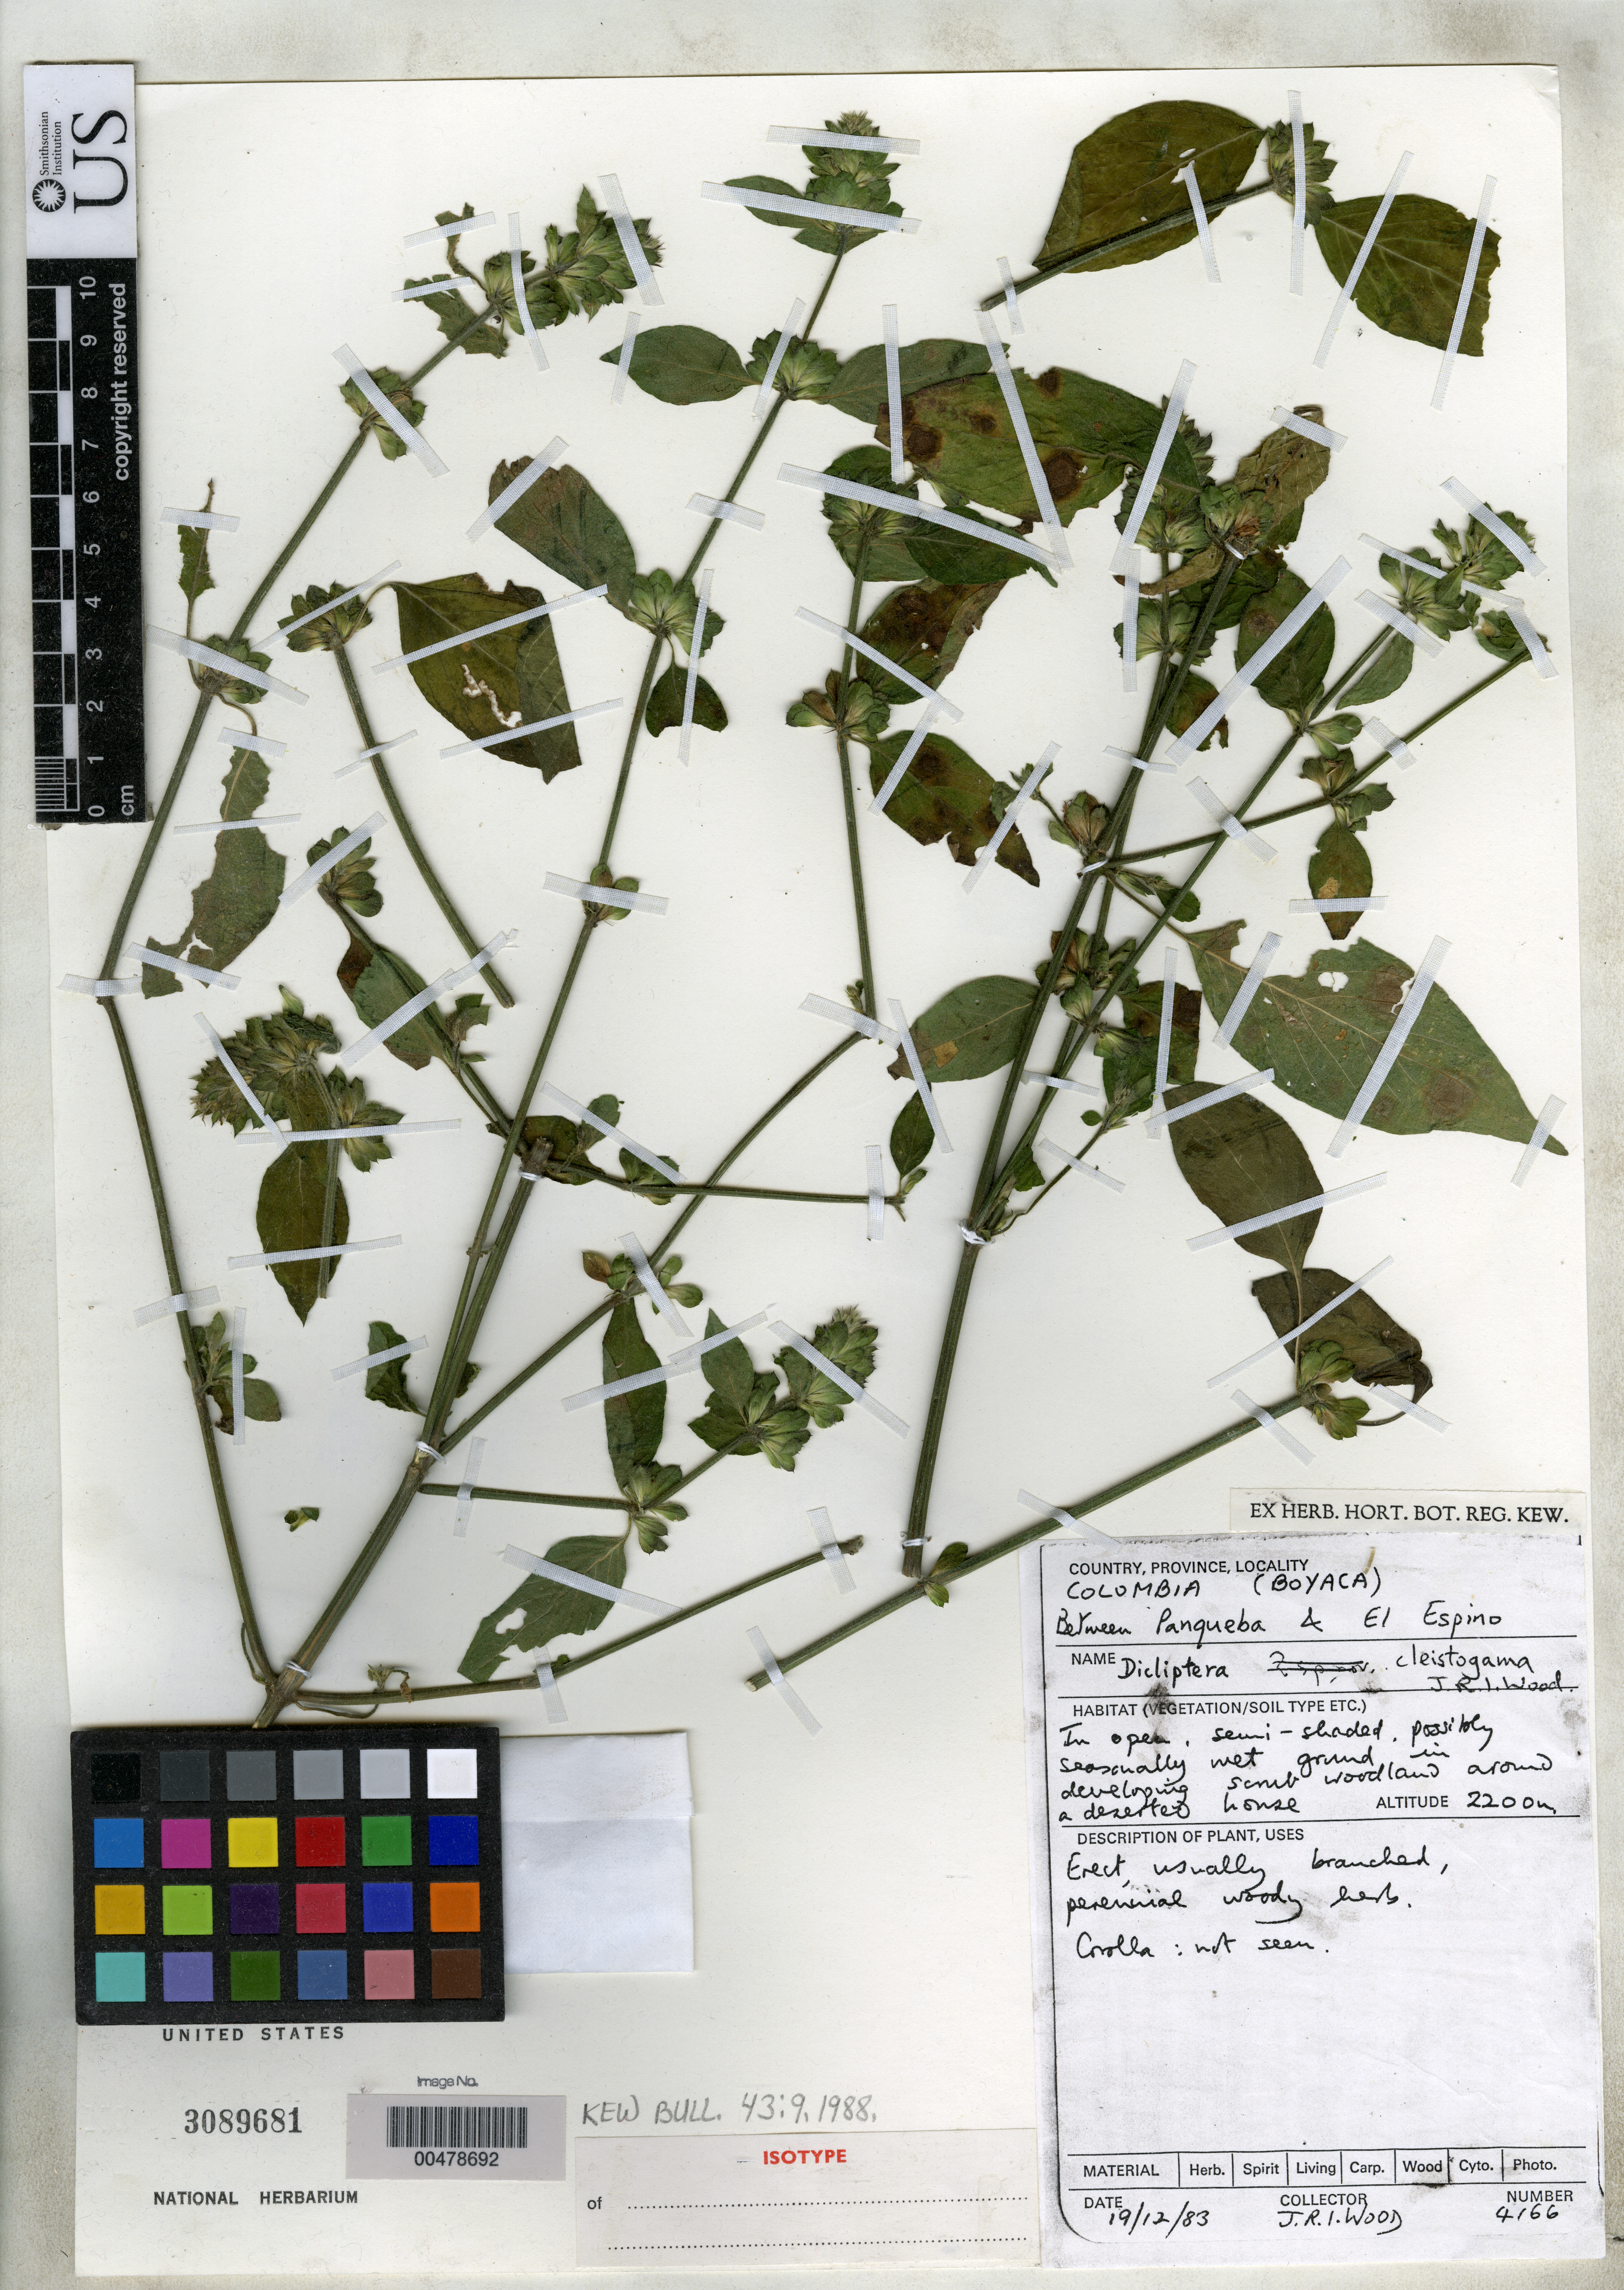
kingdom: Plantae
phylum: Tracheophyta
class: Magnoliopsida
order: Lamiales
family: Acanthaceae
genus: Dicliptera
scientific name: Dicliptera cleistogama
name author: J.R.I. Wood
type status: Isotype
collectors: J. R. I. Wood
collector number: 4166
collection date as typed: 19 Dec 1983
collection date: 1983-12-19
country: Colombia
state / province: Boyacá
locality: Between Panqueba & El Espino.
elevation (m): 2200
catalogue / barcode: US 3089681